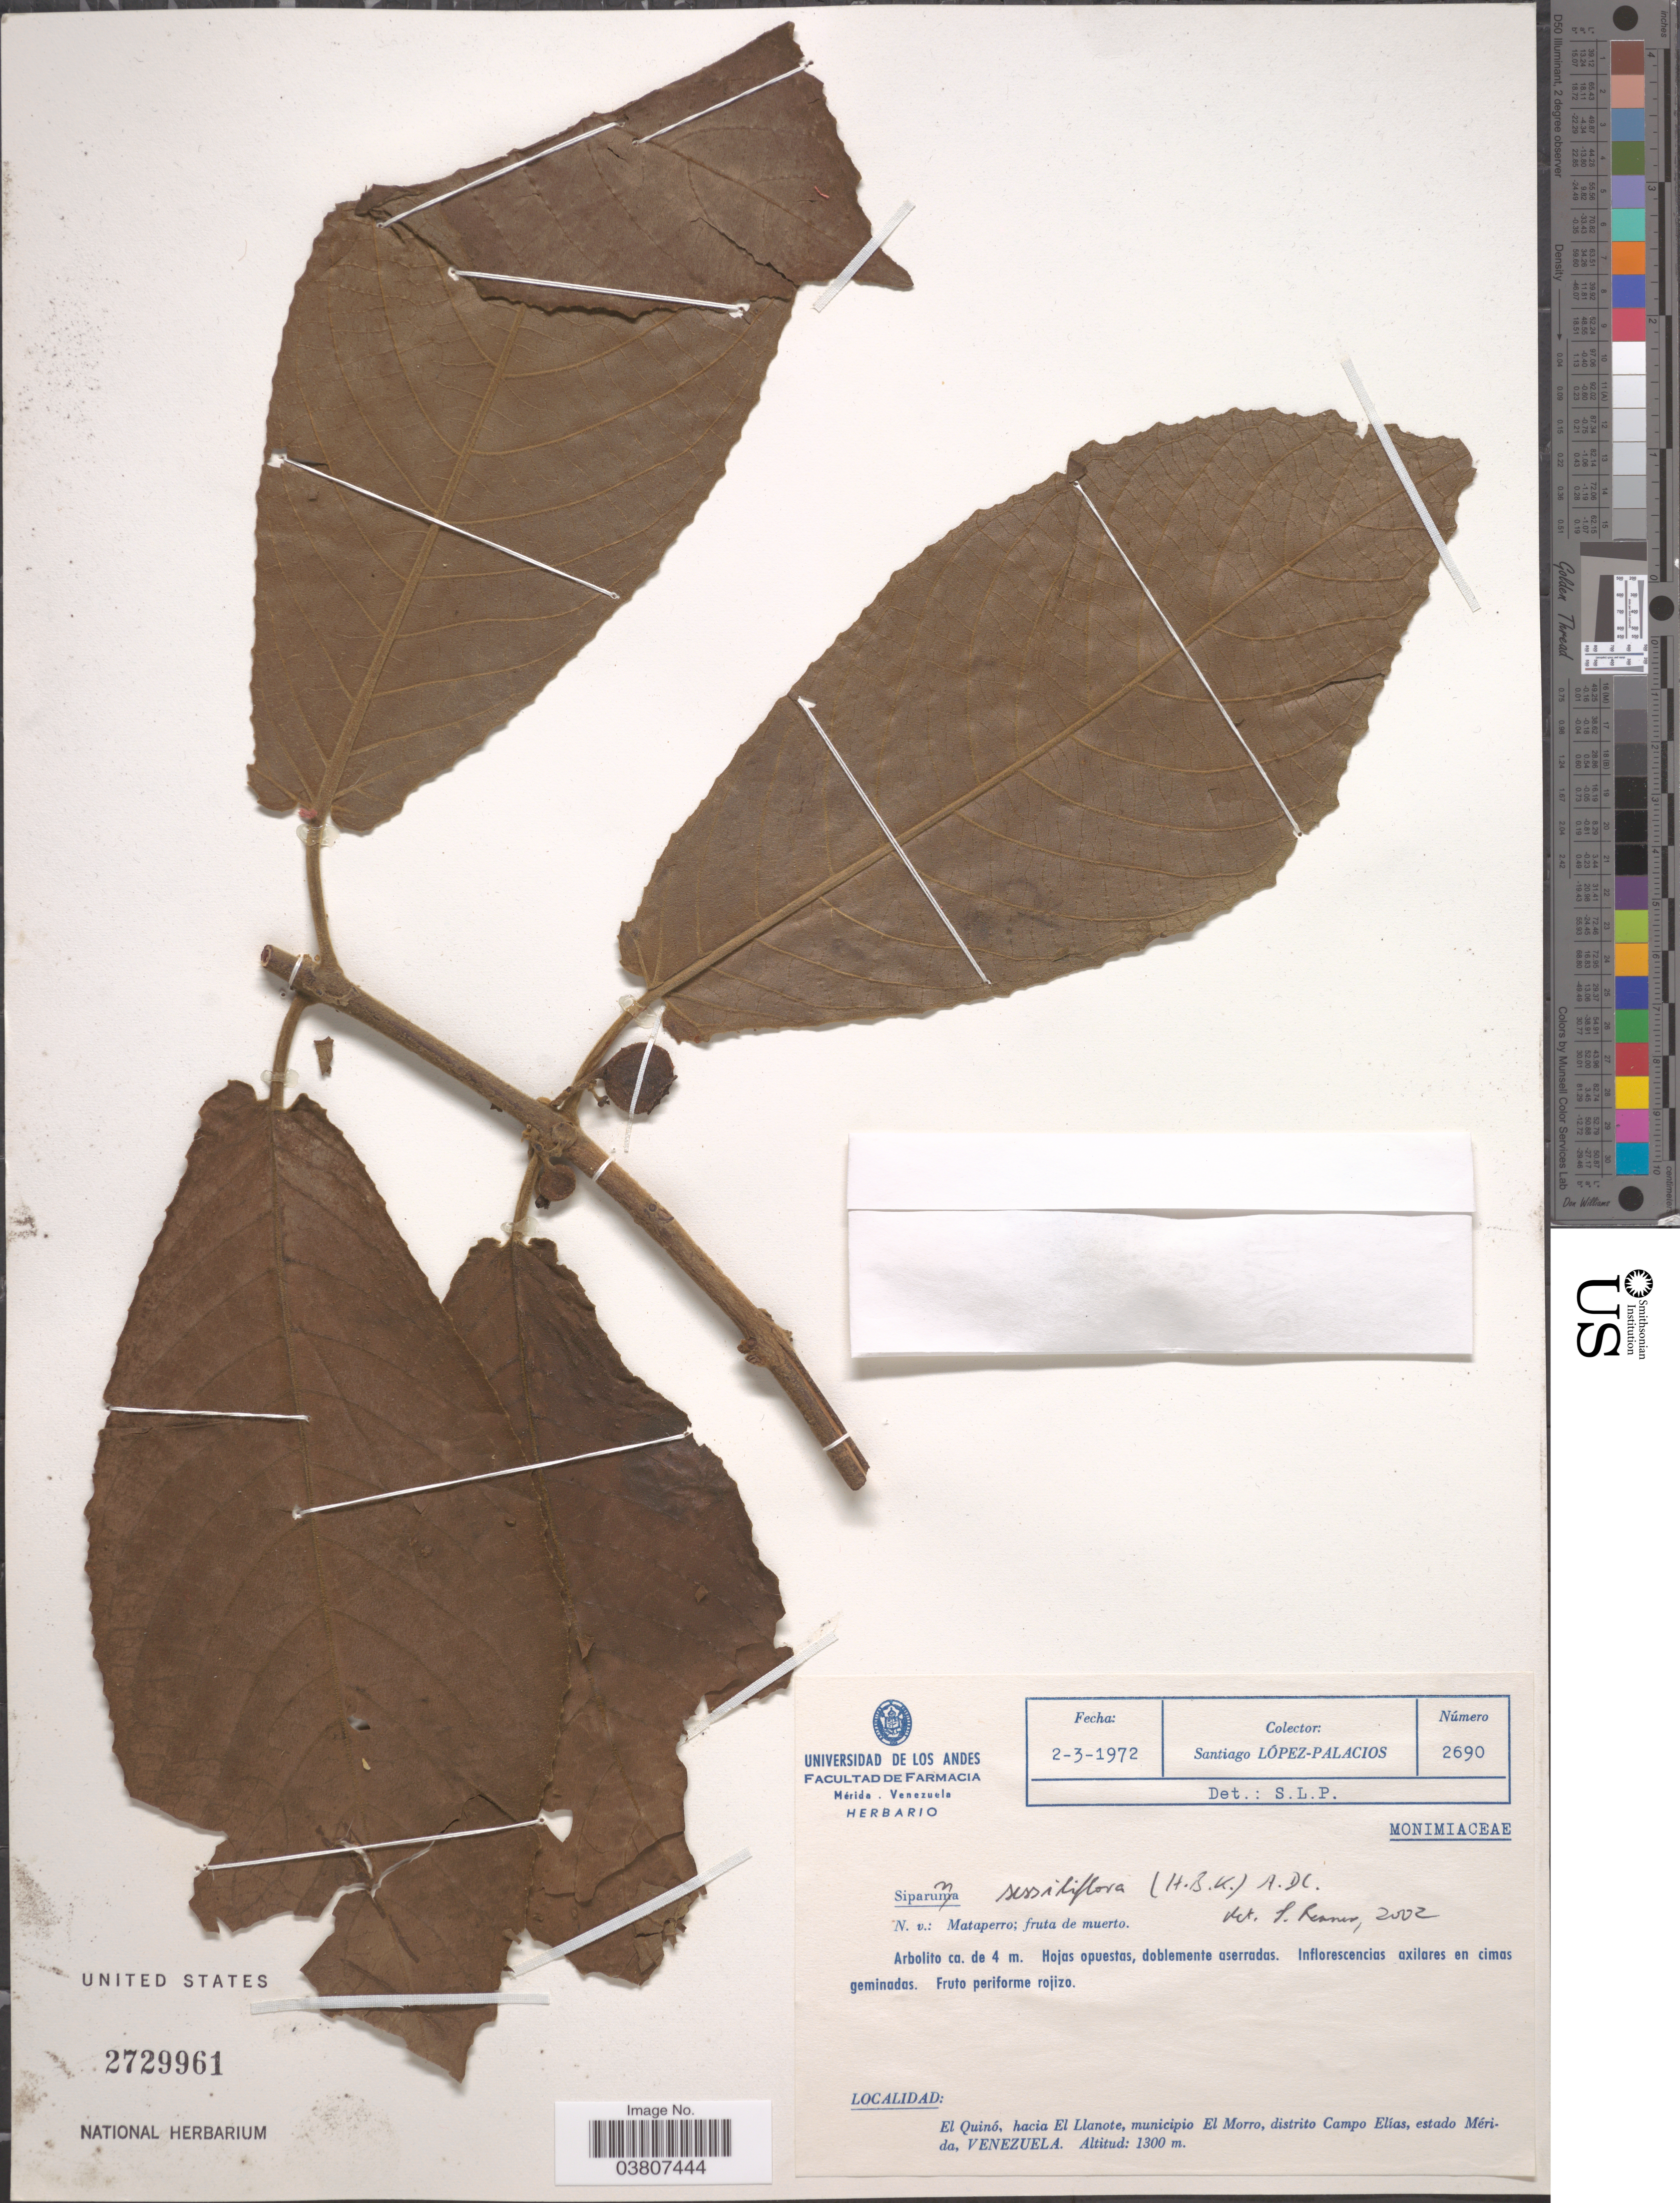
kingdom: Plantae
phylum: Tracheophyta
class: Magnoliopsida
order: Laurales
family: Siparunaceae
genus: Siparuna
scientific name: Siparuna sessiliflora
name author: (Kunth) A. DC.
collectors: S. López-Palacios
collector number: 2690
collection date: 1972-03-02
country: Venezuela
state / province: Merida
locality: El Quinó, hacia El Llanote, municipio El Morro, distrito Campo Elías.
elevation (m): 1300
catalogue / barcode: US 2729961